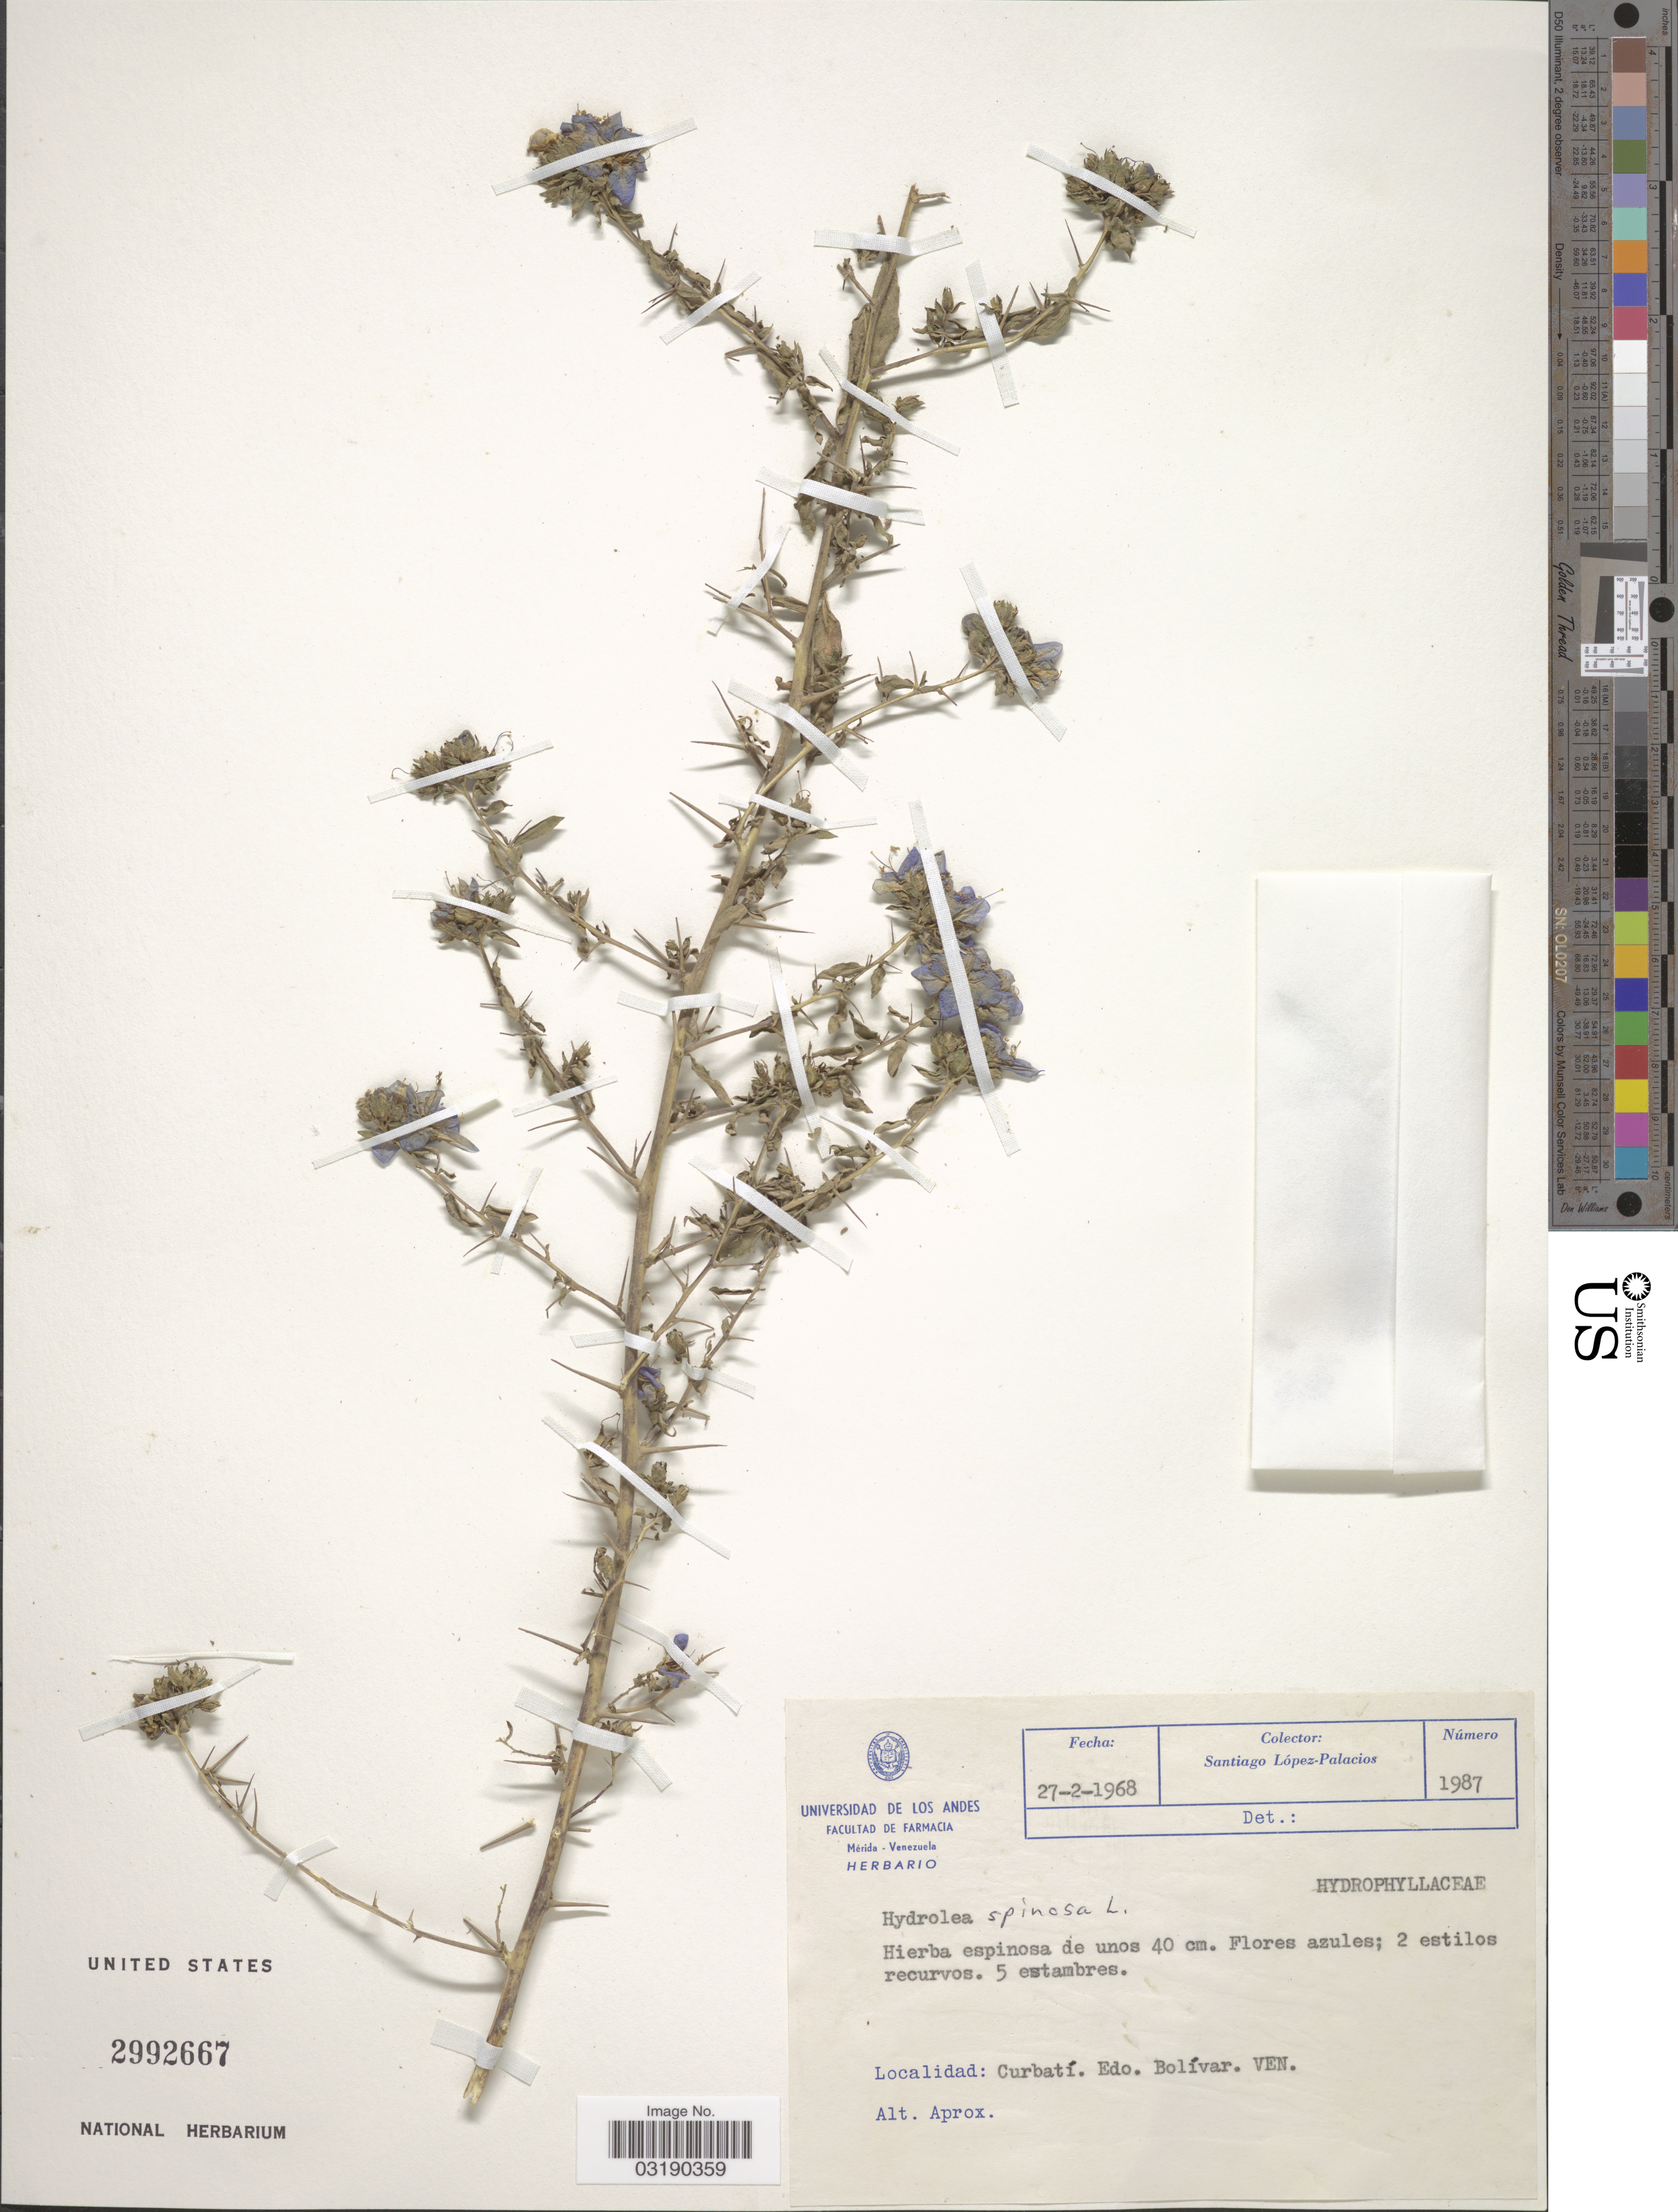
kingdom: Plantae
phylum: Tracheophyta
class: Magnoliopsida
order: Solanales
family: Hydroleaceae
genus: Hydrolea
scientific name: Hydrolea spinosa var. spinosa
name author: L.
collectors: S. López-Palacios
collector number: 1987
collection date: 1968-02-27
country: Venezuela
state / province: Bolivar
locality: Curbatí. Edo. Bolívar.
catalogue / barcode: US 2992667